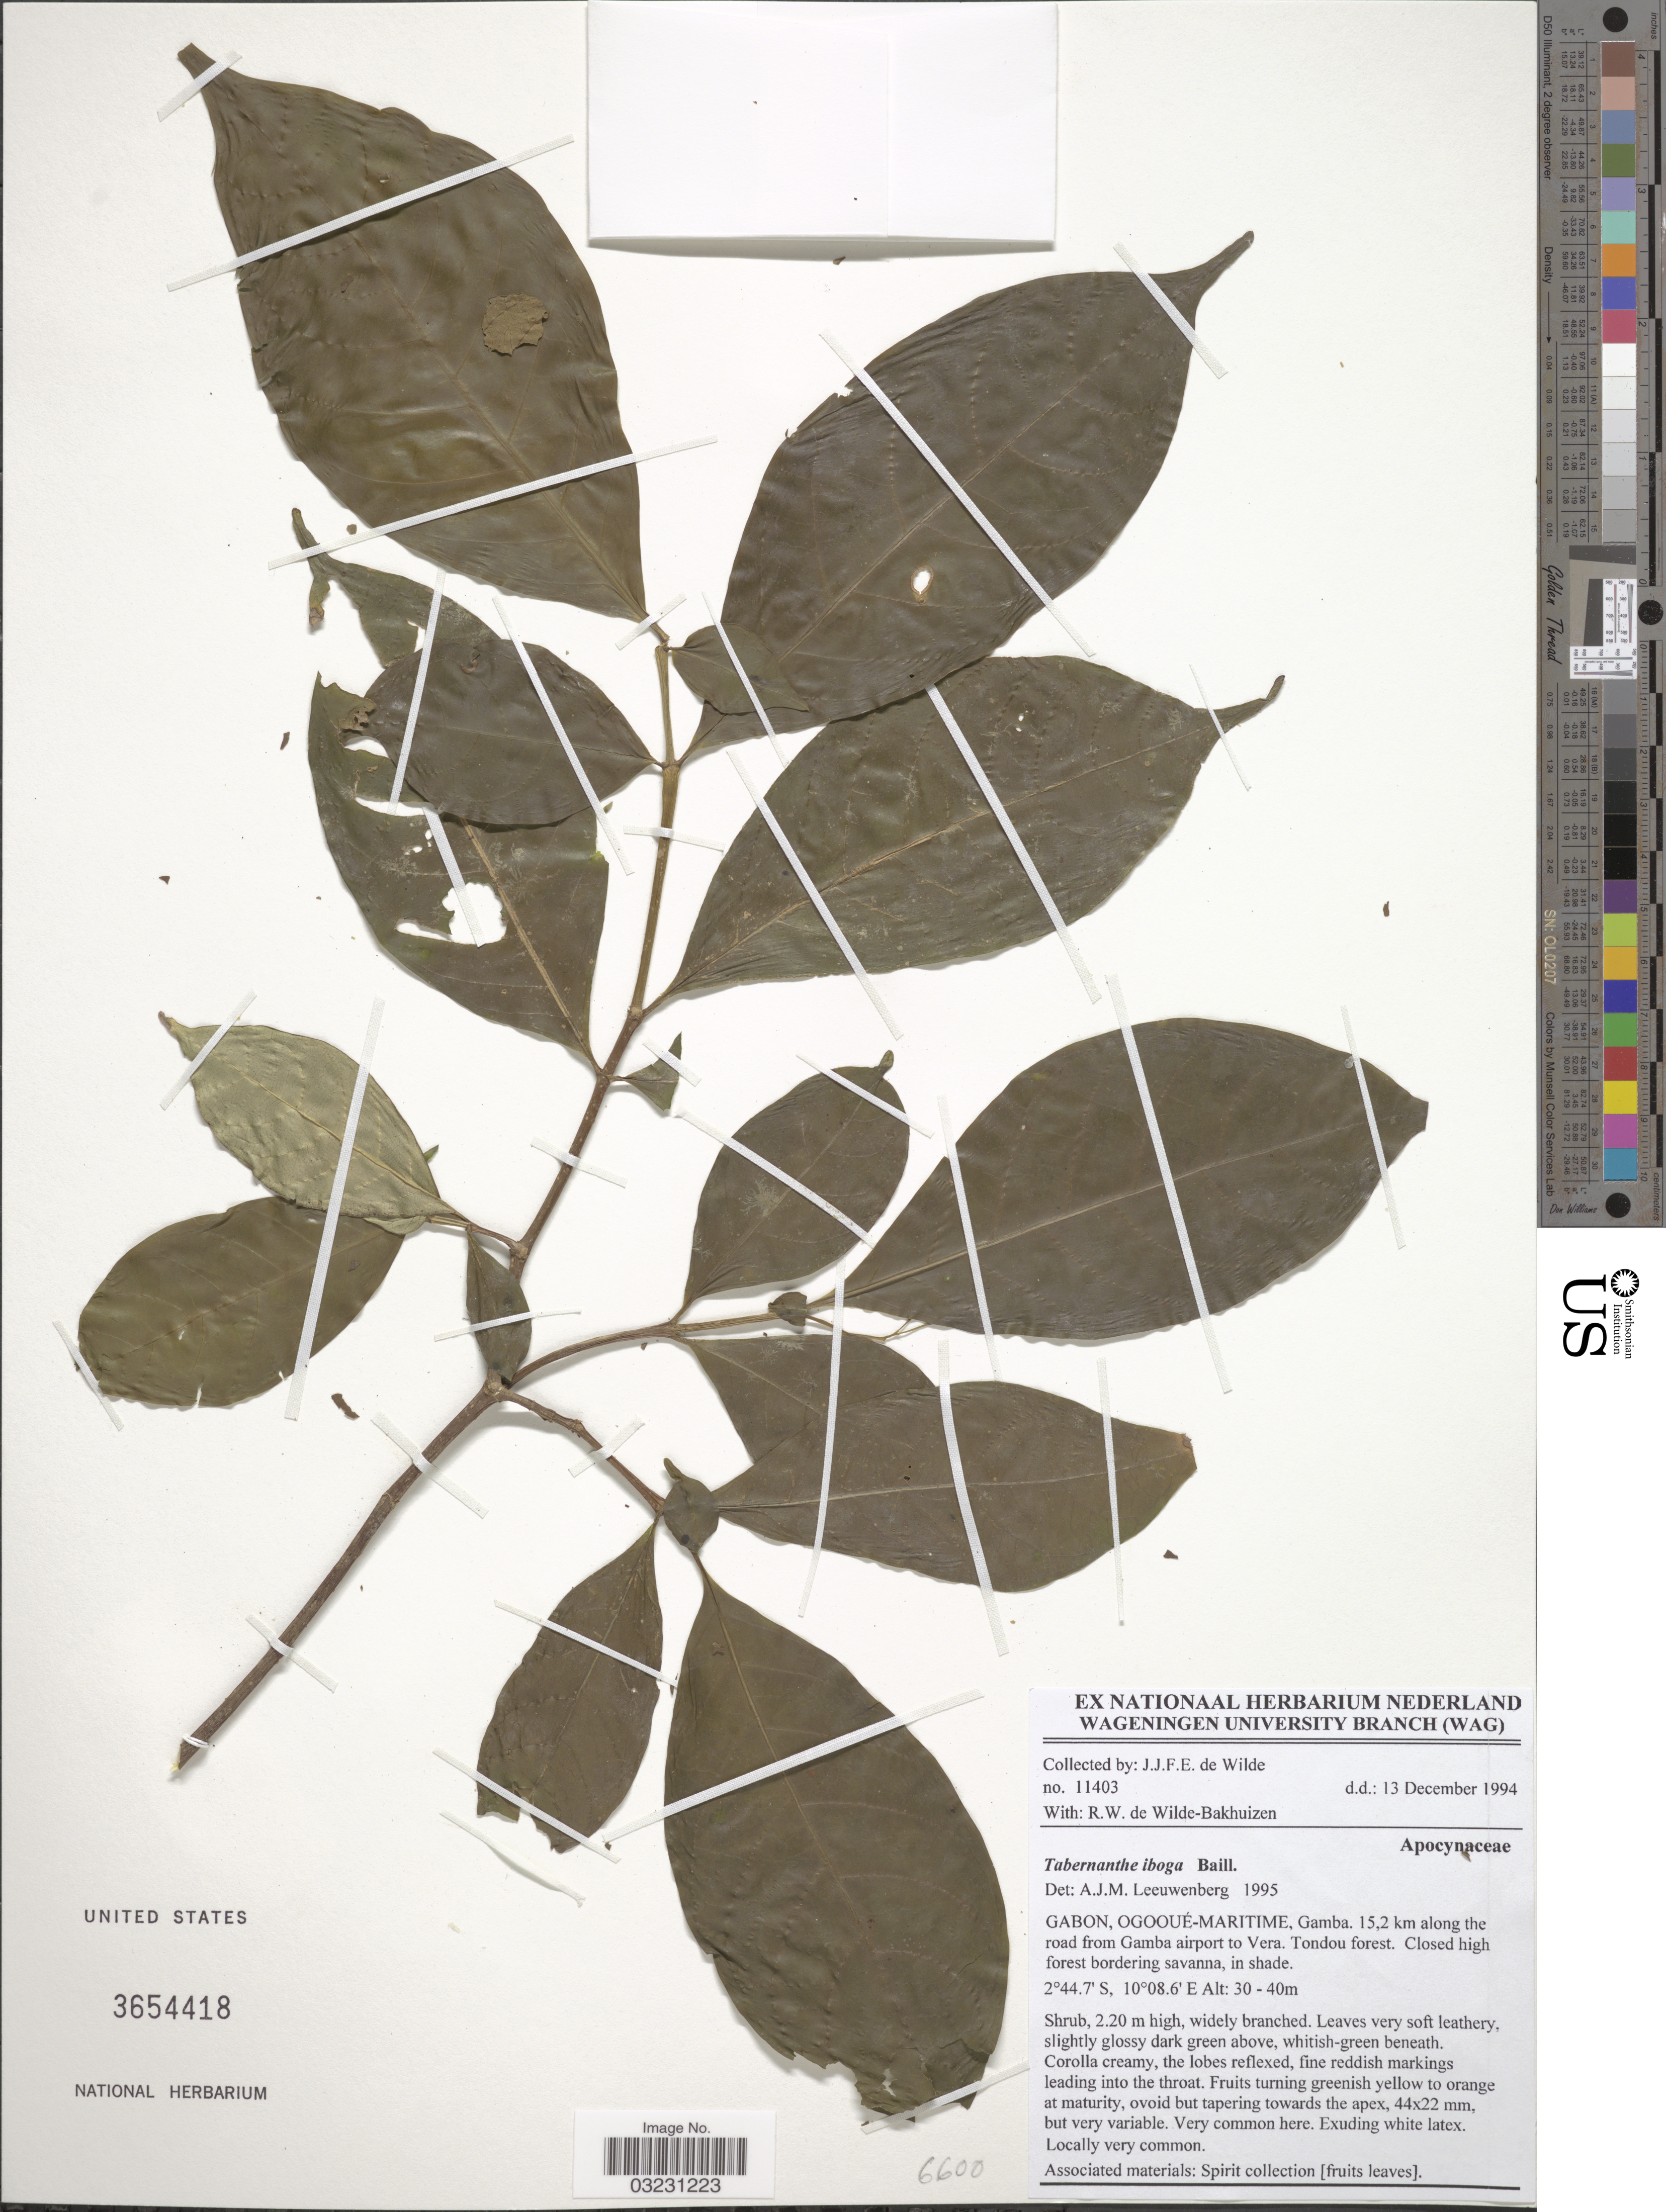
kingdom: Plantae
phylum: Tracheophyta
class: Magnoliopsida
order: Gentianales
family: Apocynaceae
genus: Tabernanthe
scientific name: Tabernanthe iboga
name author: Baill.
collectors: J.J. de Wilde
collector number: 11403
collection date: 1994-12-13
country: Gabon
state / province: Ogooue-Maritime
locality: Gamba. 15,2 km along the road from Gamba airport to Vera. Toundou forest.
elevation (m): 30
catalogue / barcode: US 3654418